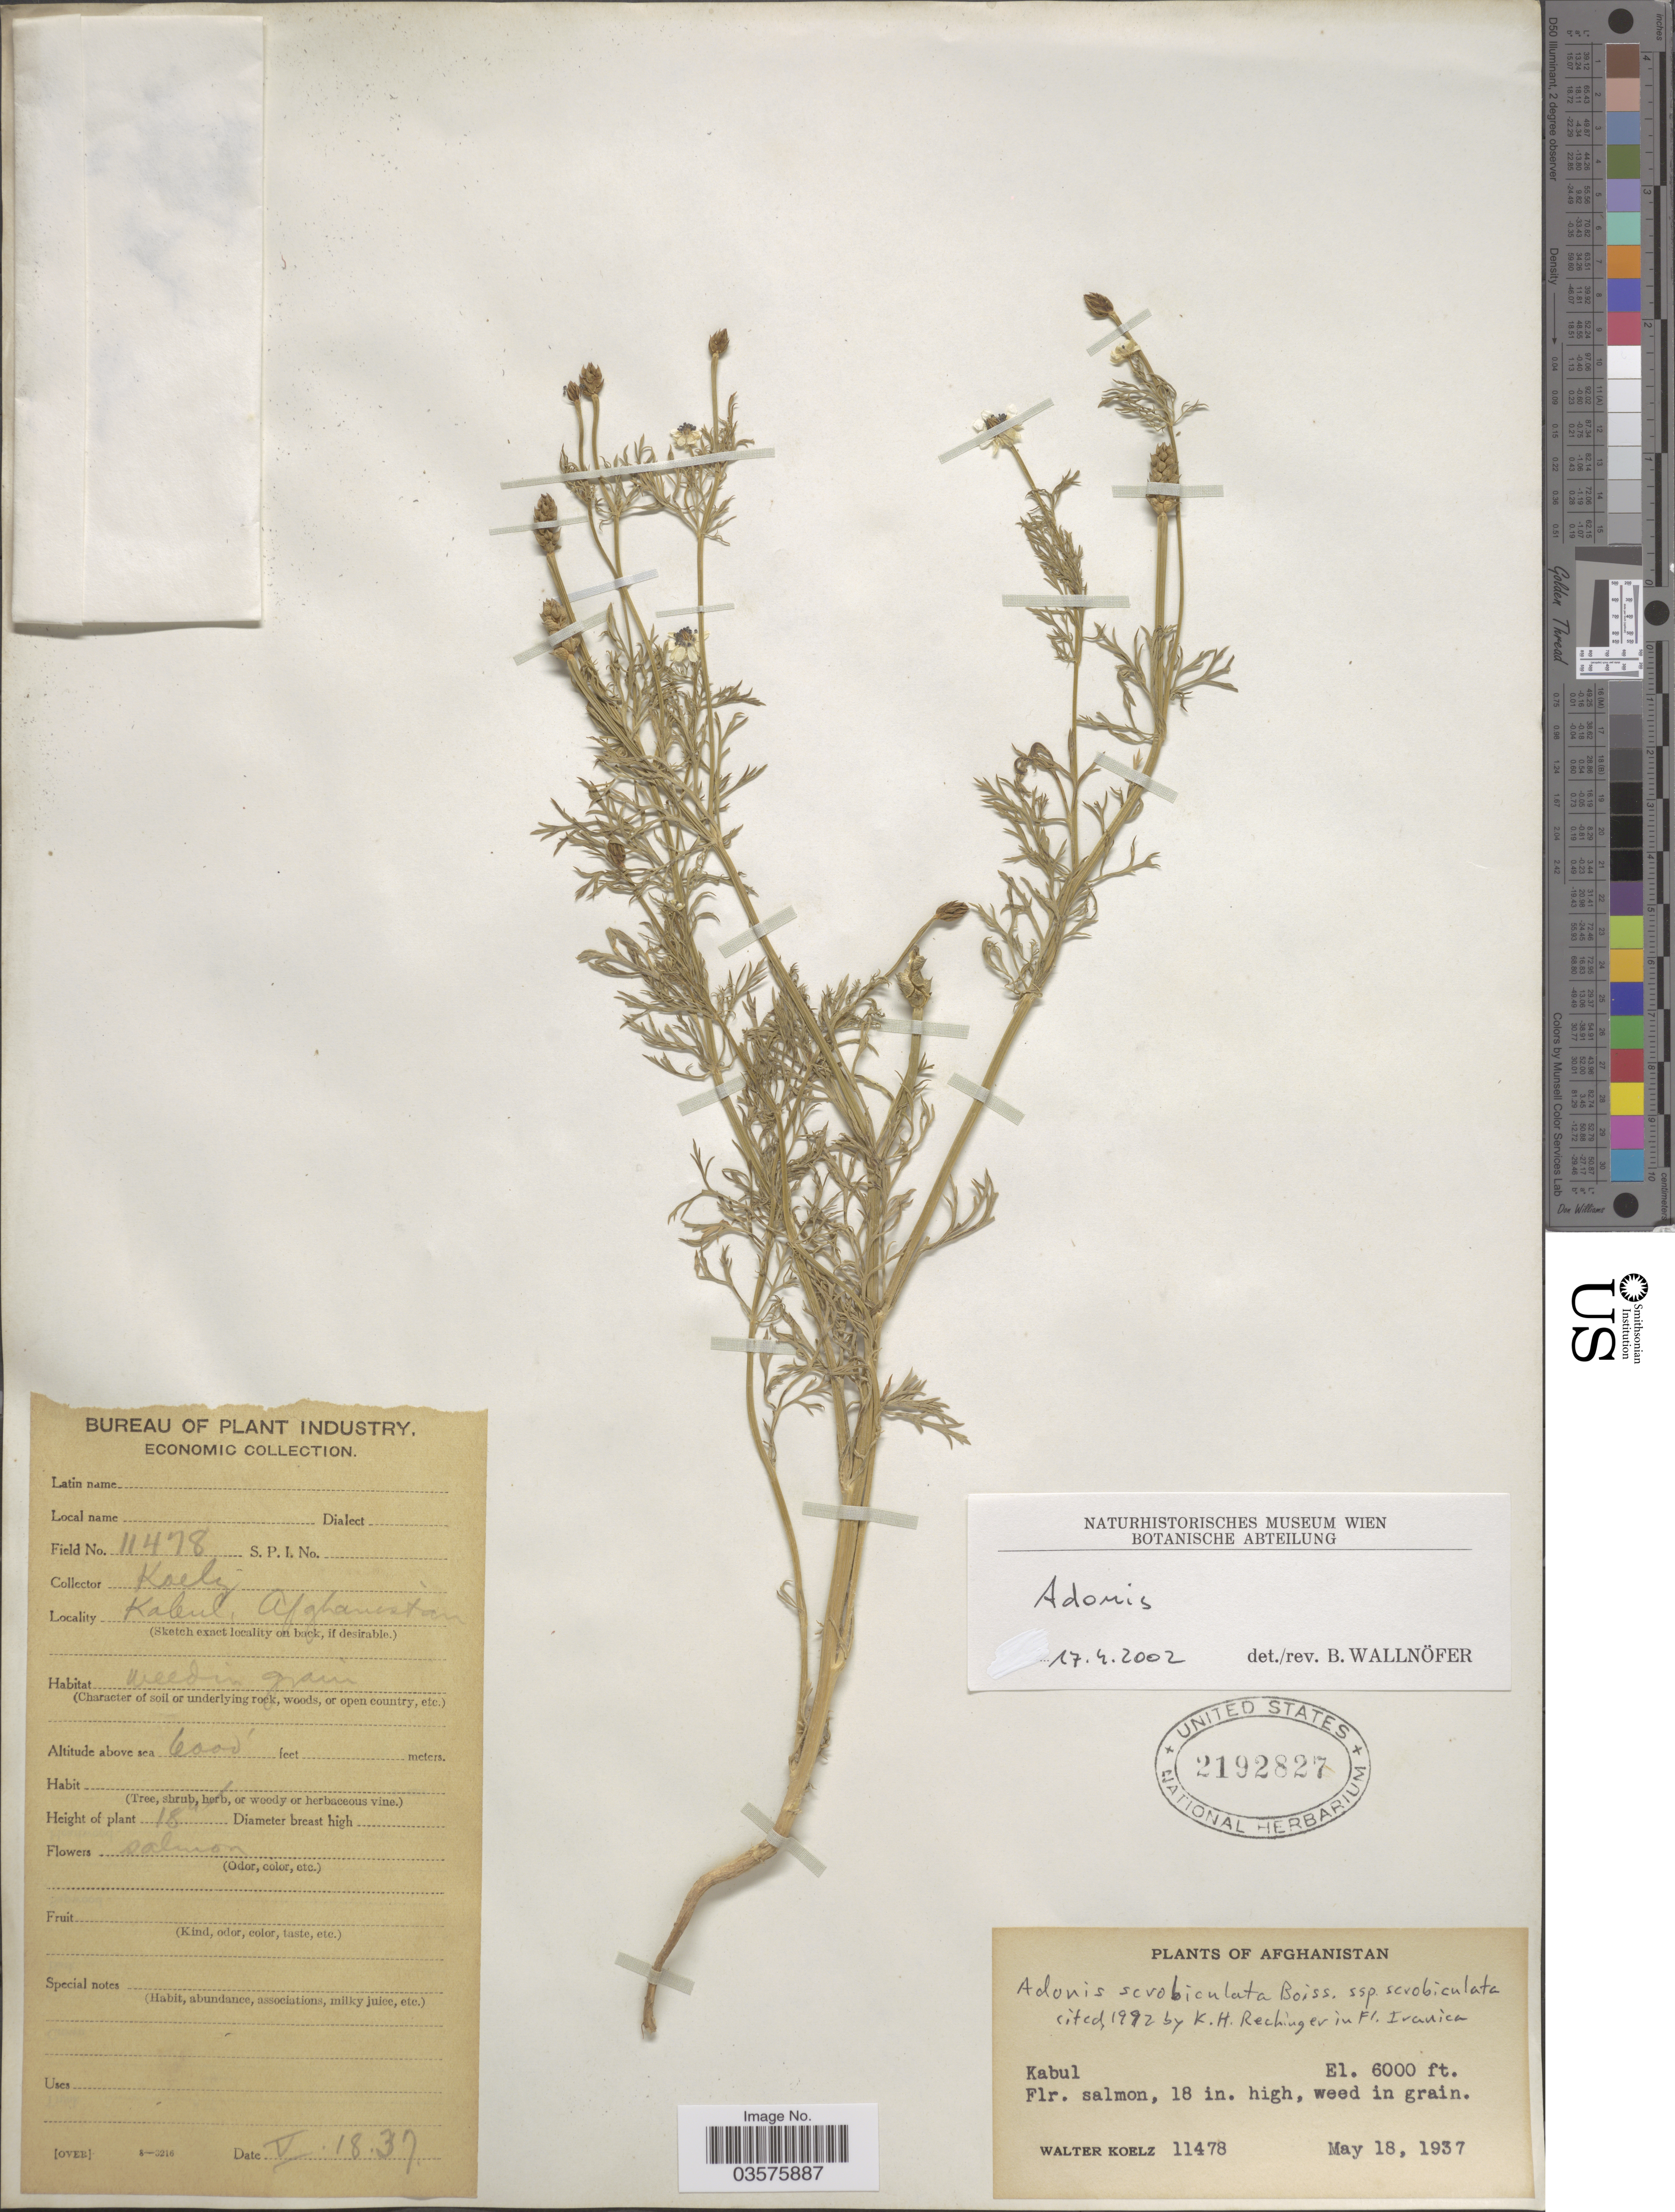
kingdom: Plantae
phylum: Tracheophyta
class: Magnoliopsida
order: Ranunculales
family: Ranunculaceae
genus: Adonis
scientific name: Adonis scrobiculata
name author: Boiss.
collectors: W. N. Koelz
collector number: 11478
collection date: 1937-05-18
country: Afghanistan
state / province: Kabul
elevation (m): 1829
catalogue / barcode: US 2192827